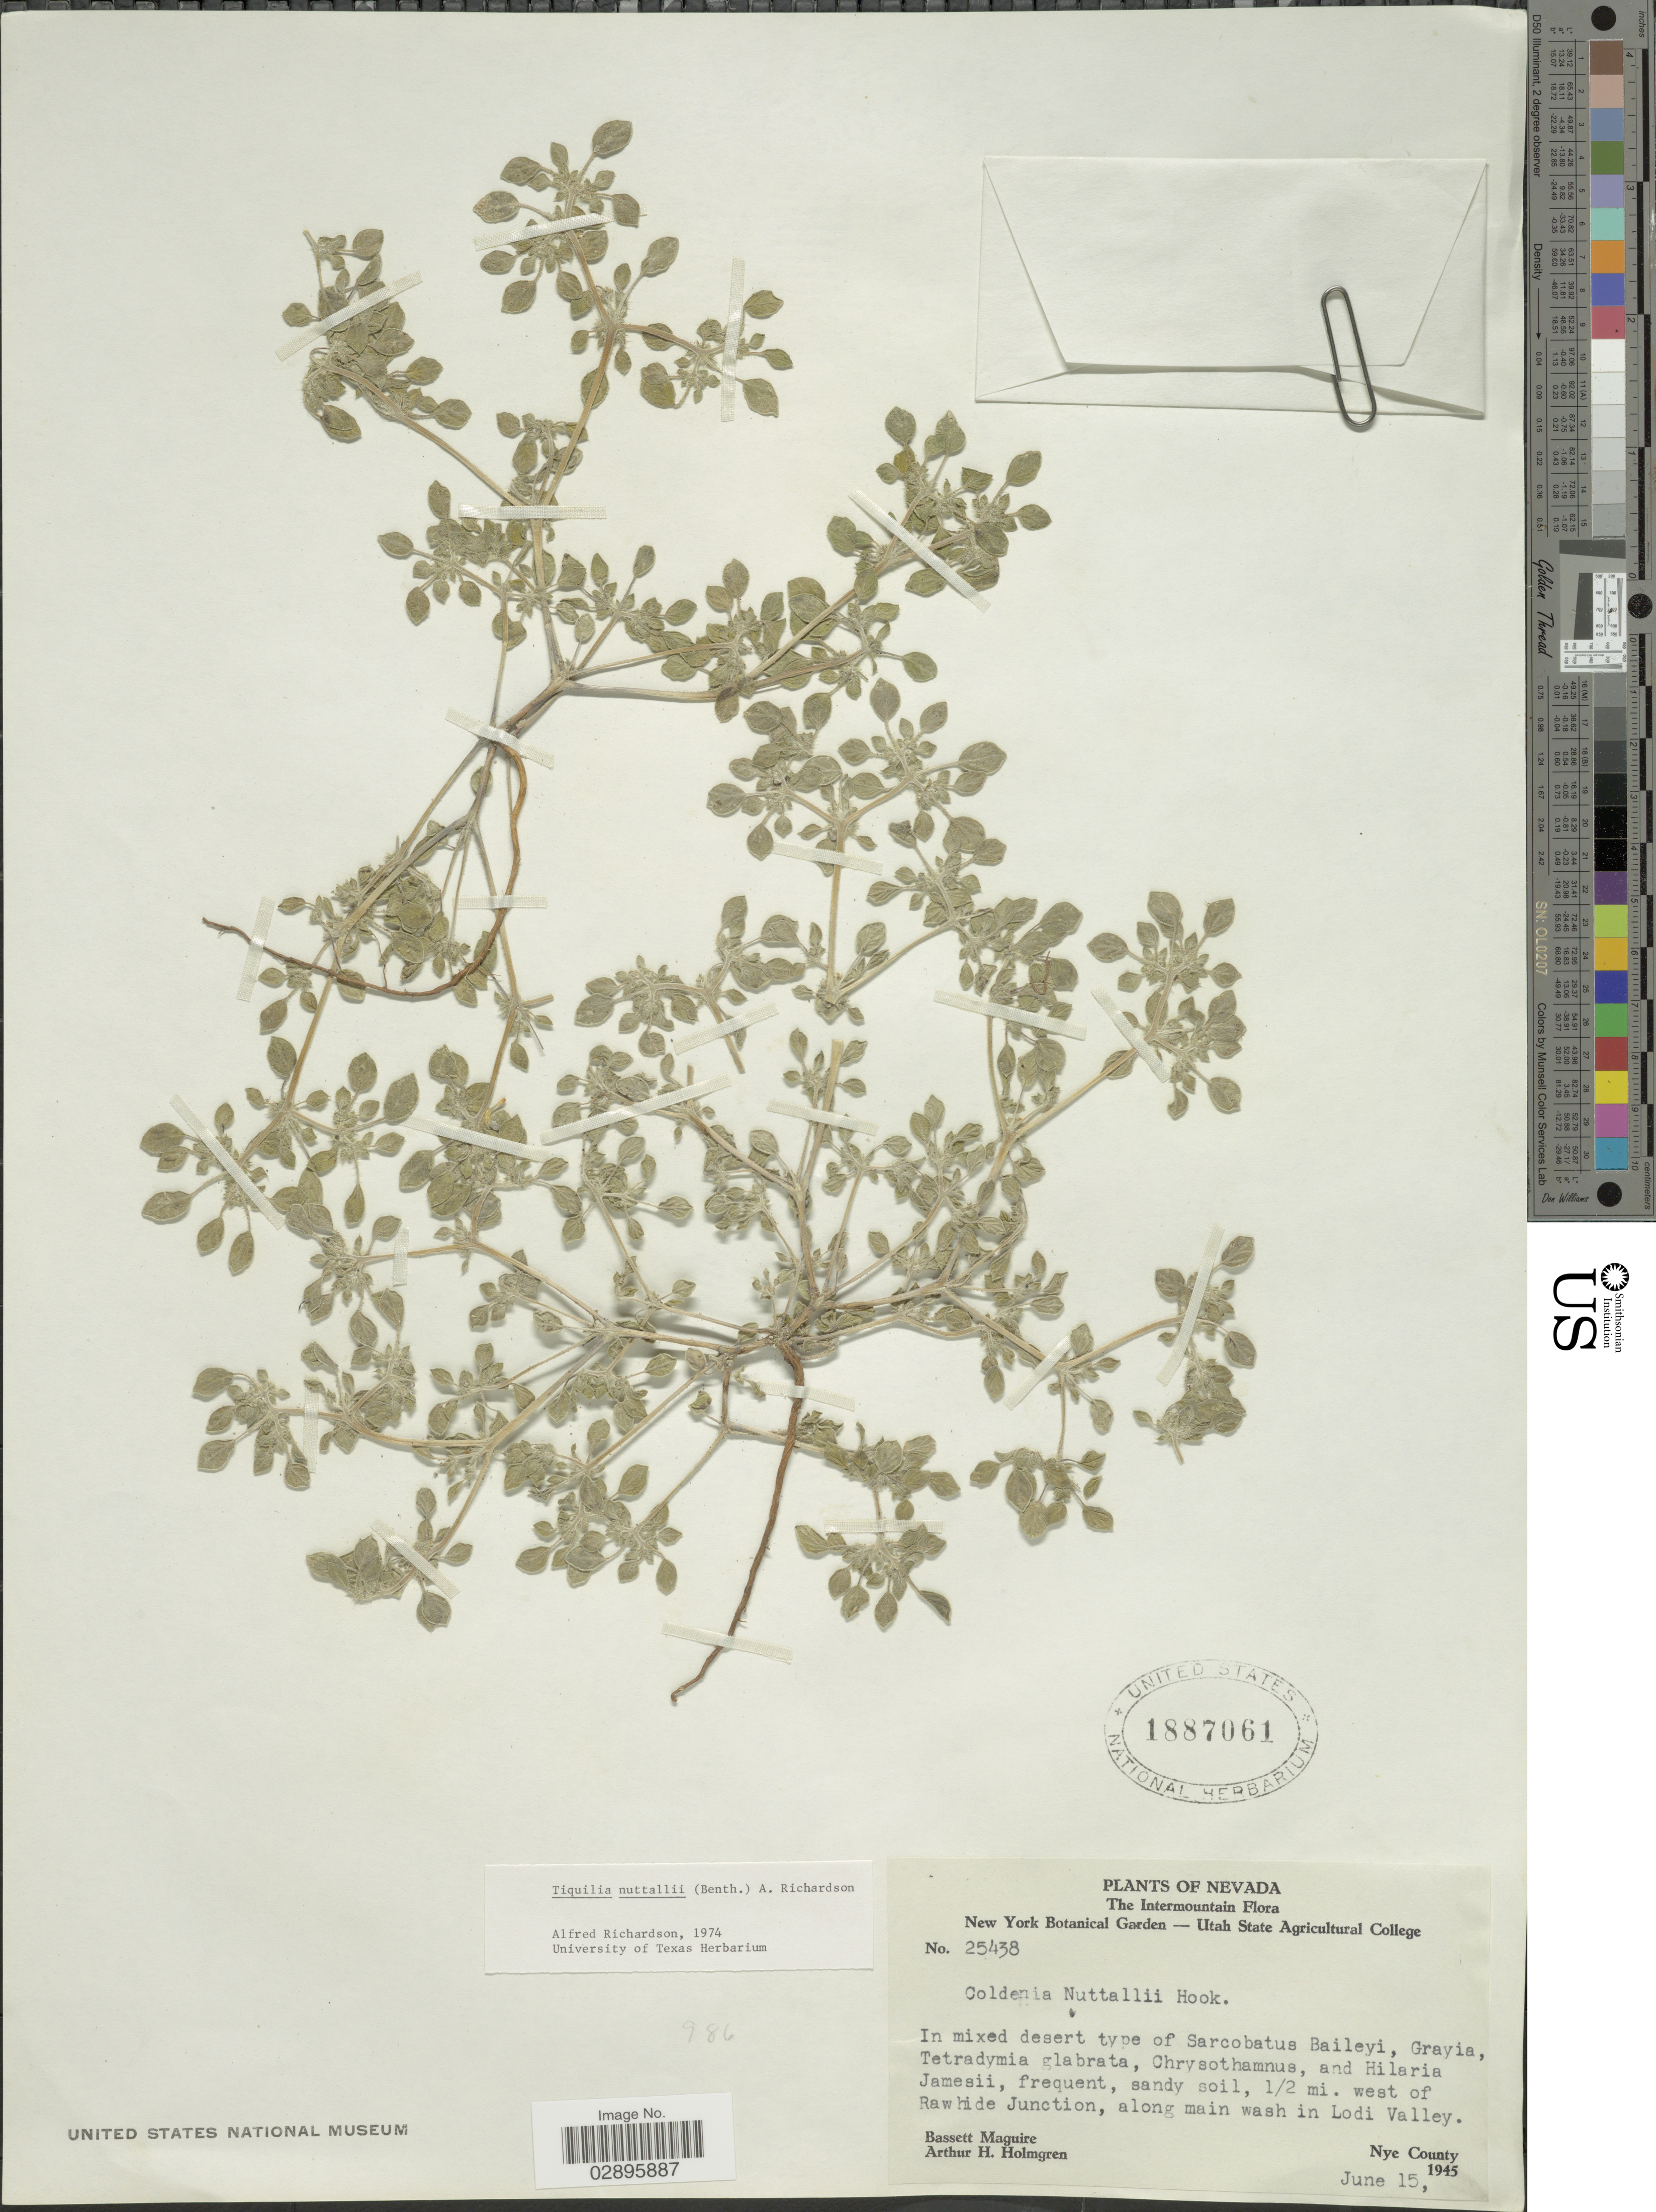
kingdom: Plantae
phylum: Tracheophyta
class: Magnoliopsida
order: Boraginales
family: Ehretiaceae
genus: Tiquilia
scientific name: Tiquilia nuttallii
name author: (Hook.) A.T. Richardson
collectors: B. Maguire & A. H. Holmgren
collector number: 25438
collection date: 1945-06-15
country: United States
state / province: Nevada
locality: ½ mi. west of Rawhide Junction, along main wash in Lodi Valley. Nye County.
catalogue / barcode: US 1887061